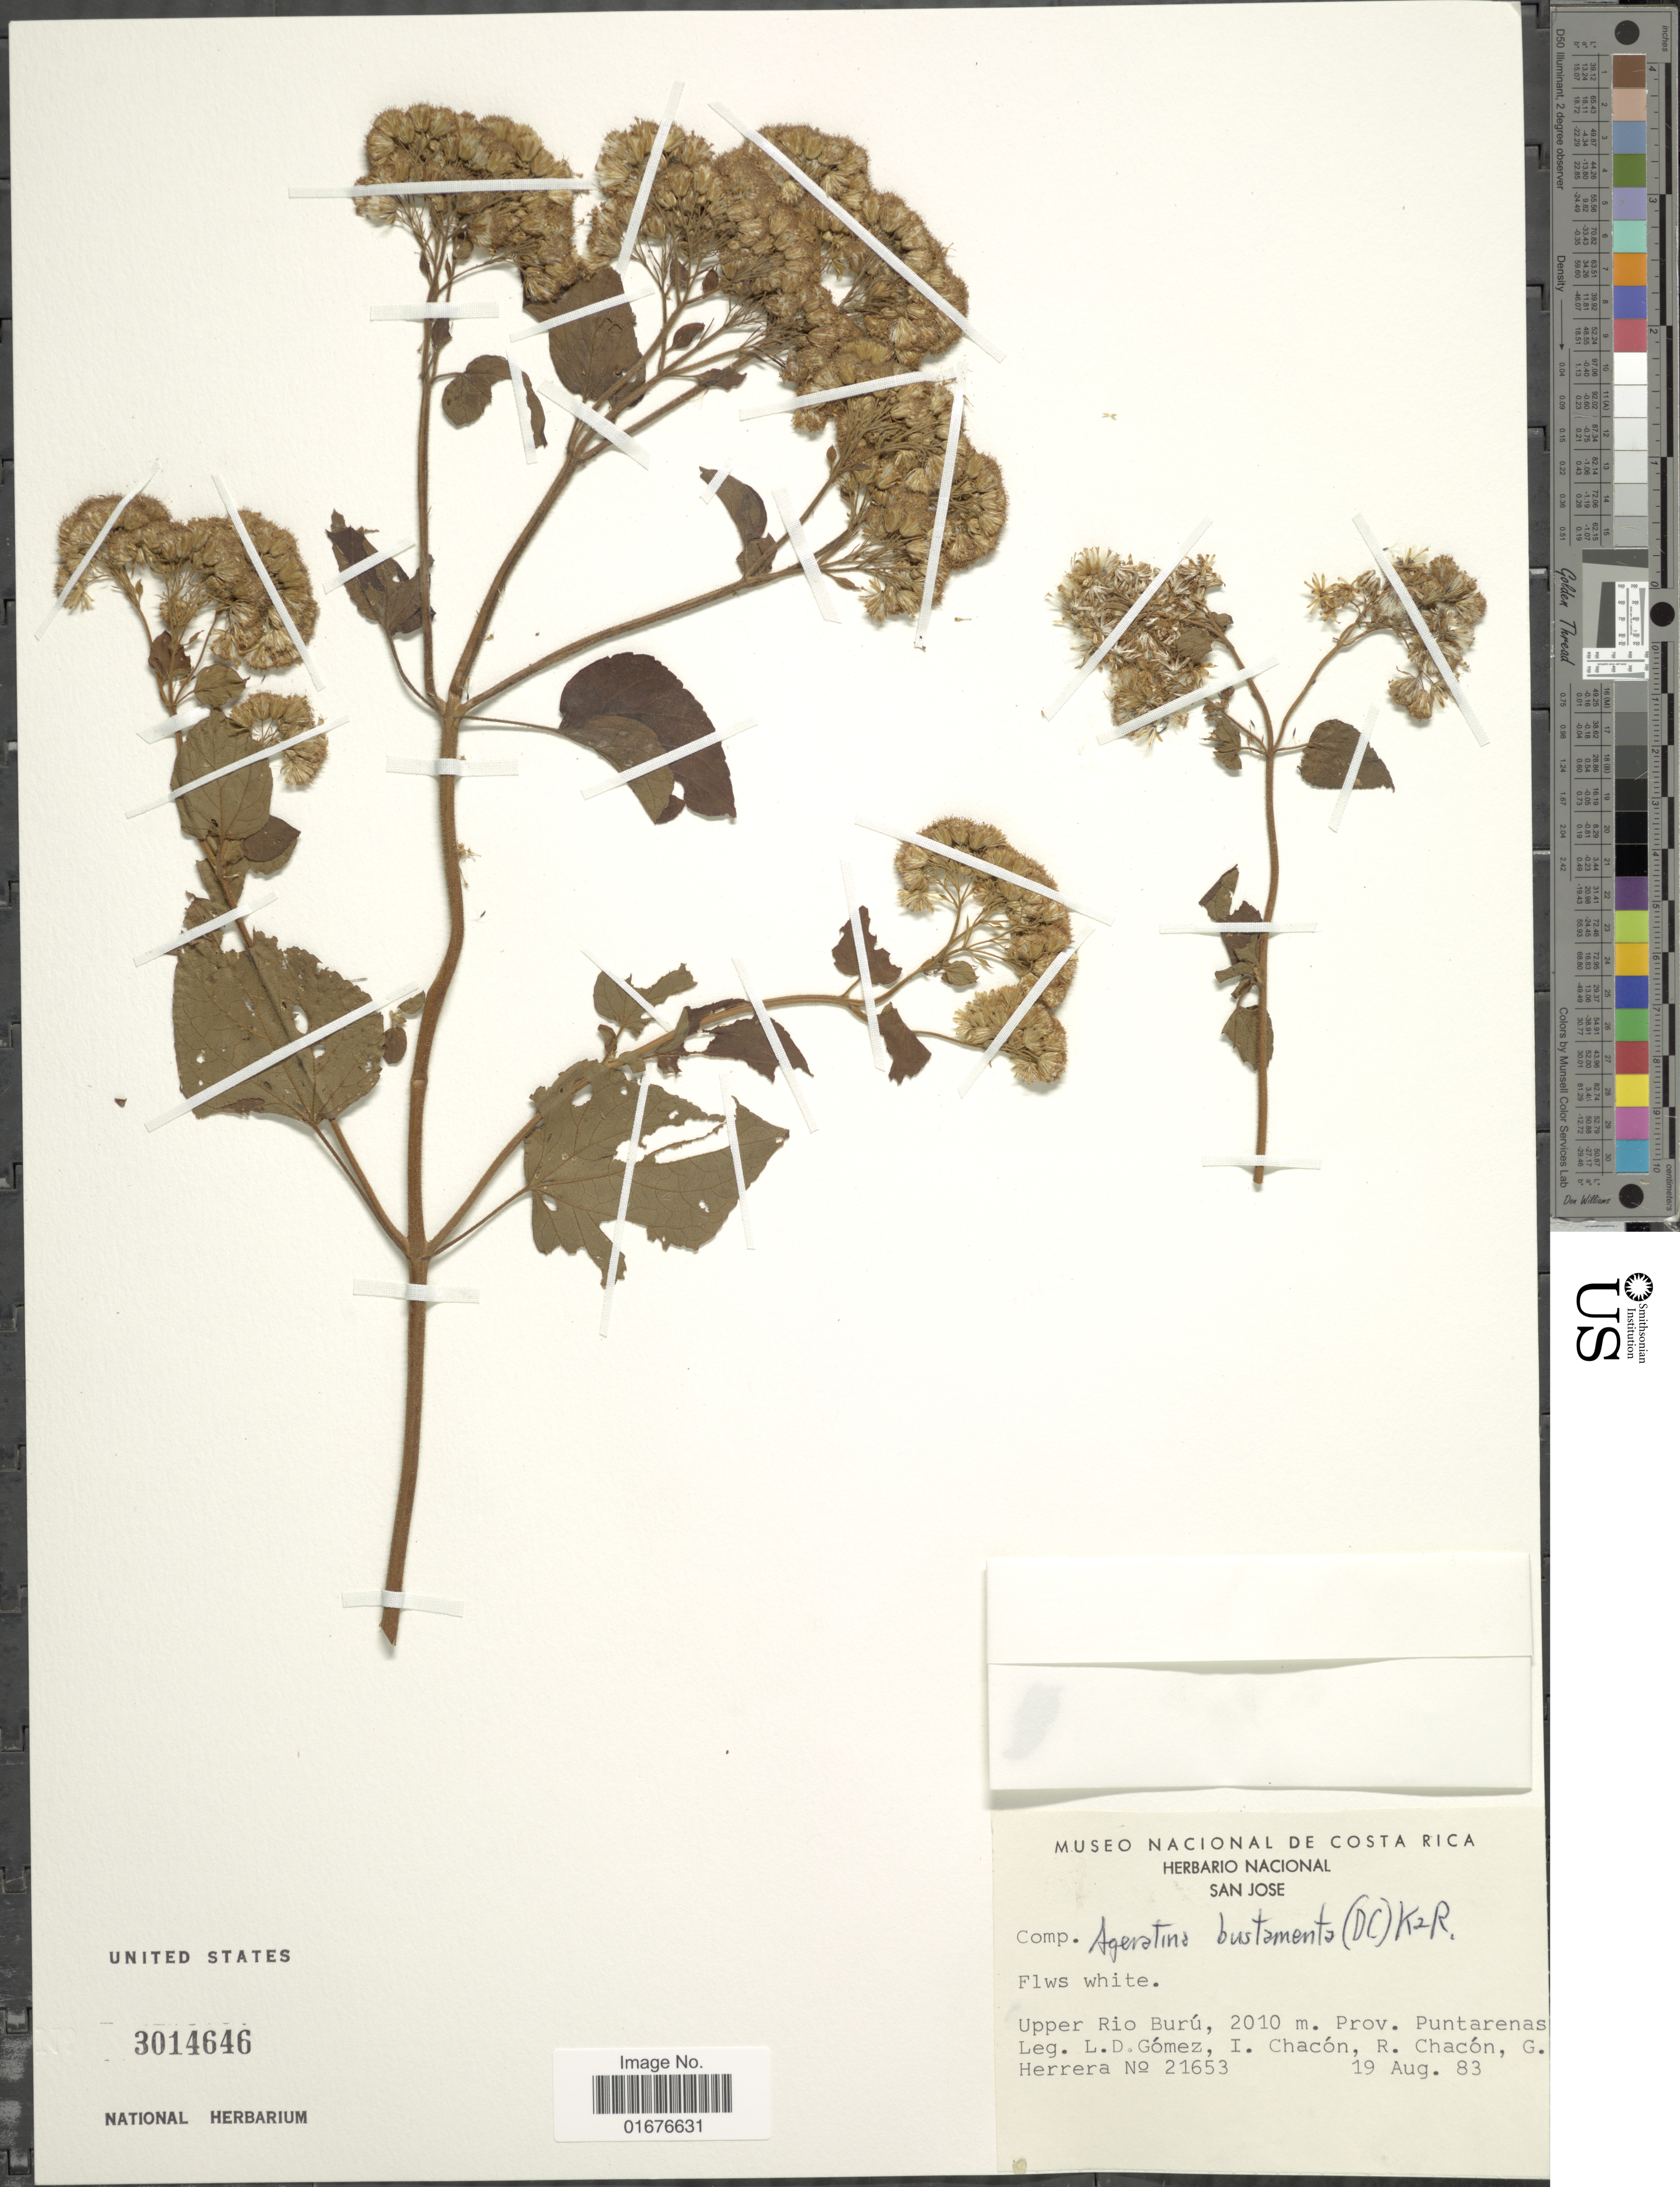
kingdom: Plantae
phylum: Tracheophyta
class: Magnoliopsida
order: Asterales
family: Asteraceae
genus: Ageratina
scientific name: Ageratina pichinchensis var. bustamenta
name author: (DC.) R.M. King & H. Rob.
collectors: L. Gomez, I. Chacón, R. Chacón & G. Herrera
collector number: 21653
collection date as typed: Transcribed d/m/y: 19/8/83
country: Costa Rica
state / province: Puntarenas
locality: Upper Rio Burú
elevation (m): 2010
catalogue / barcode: US 3014646